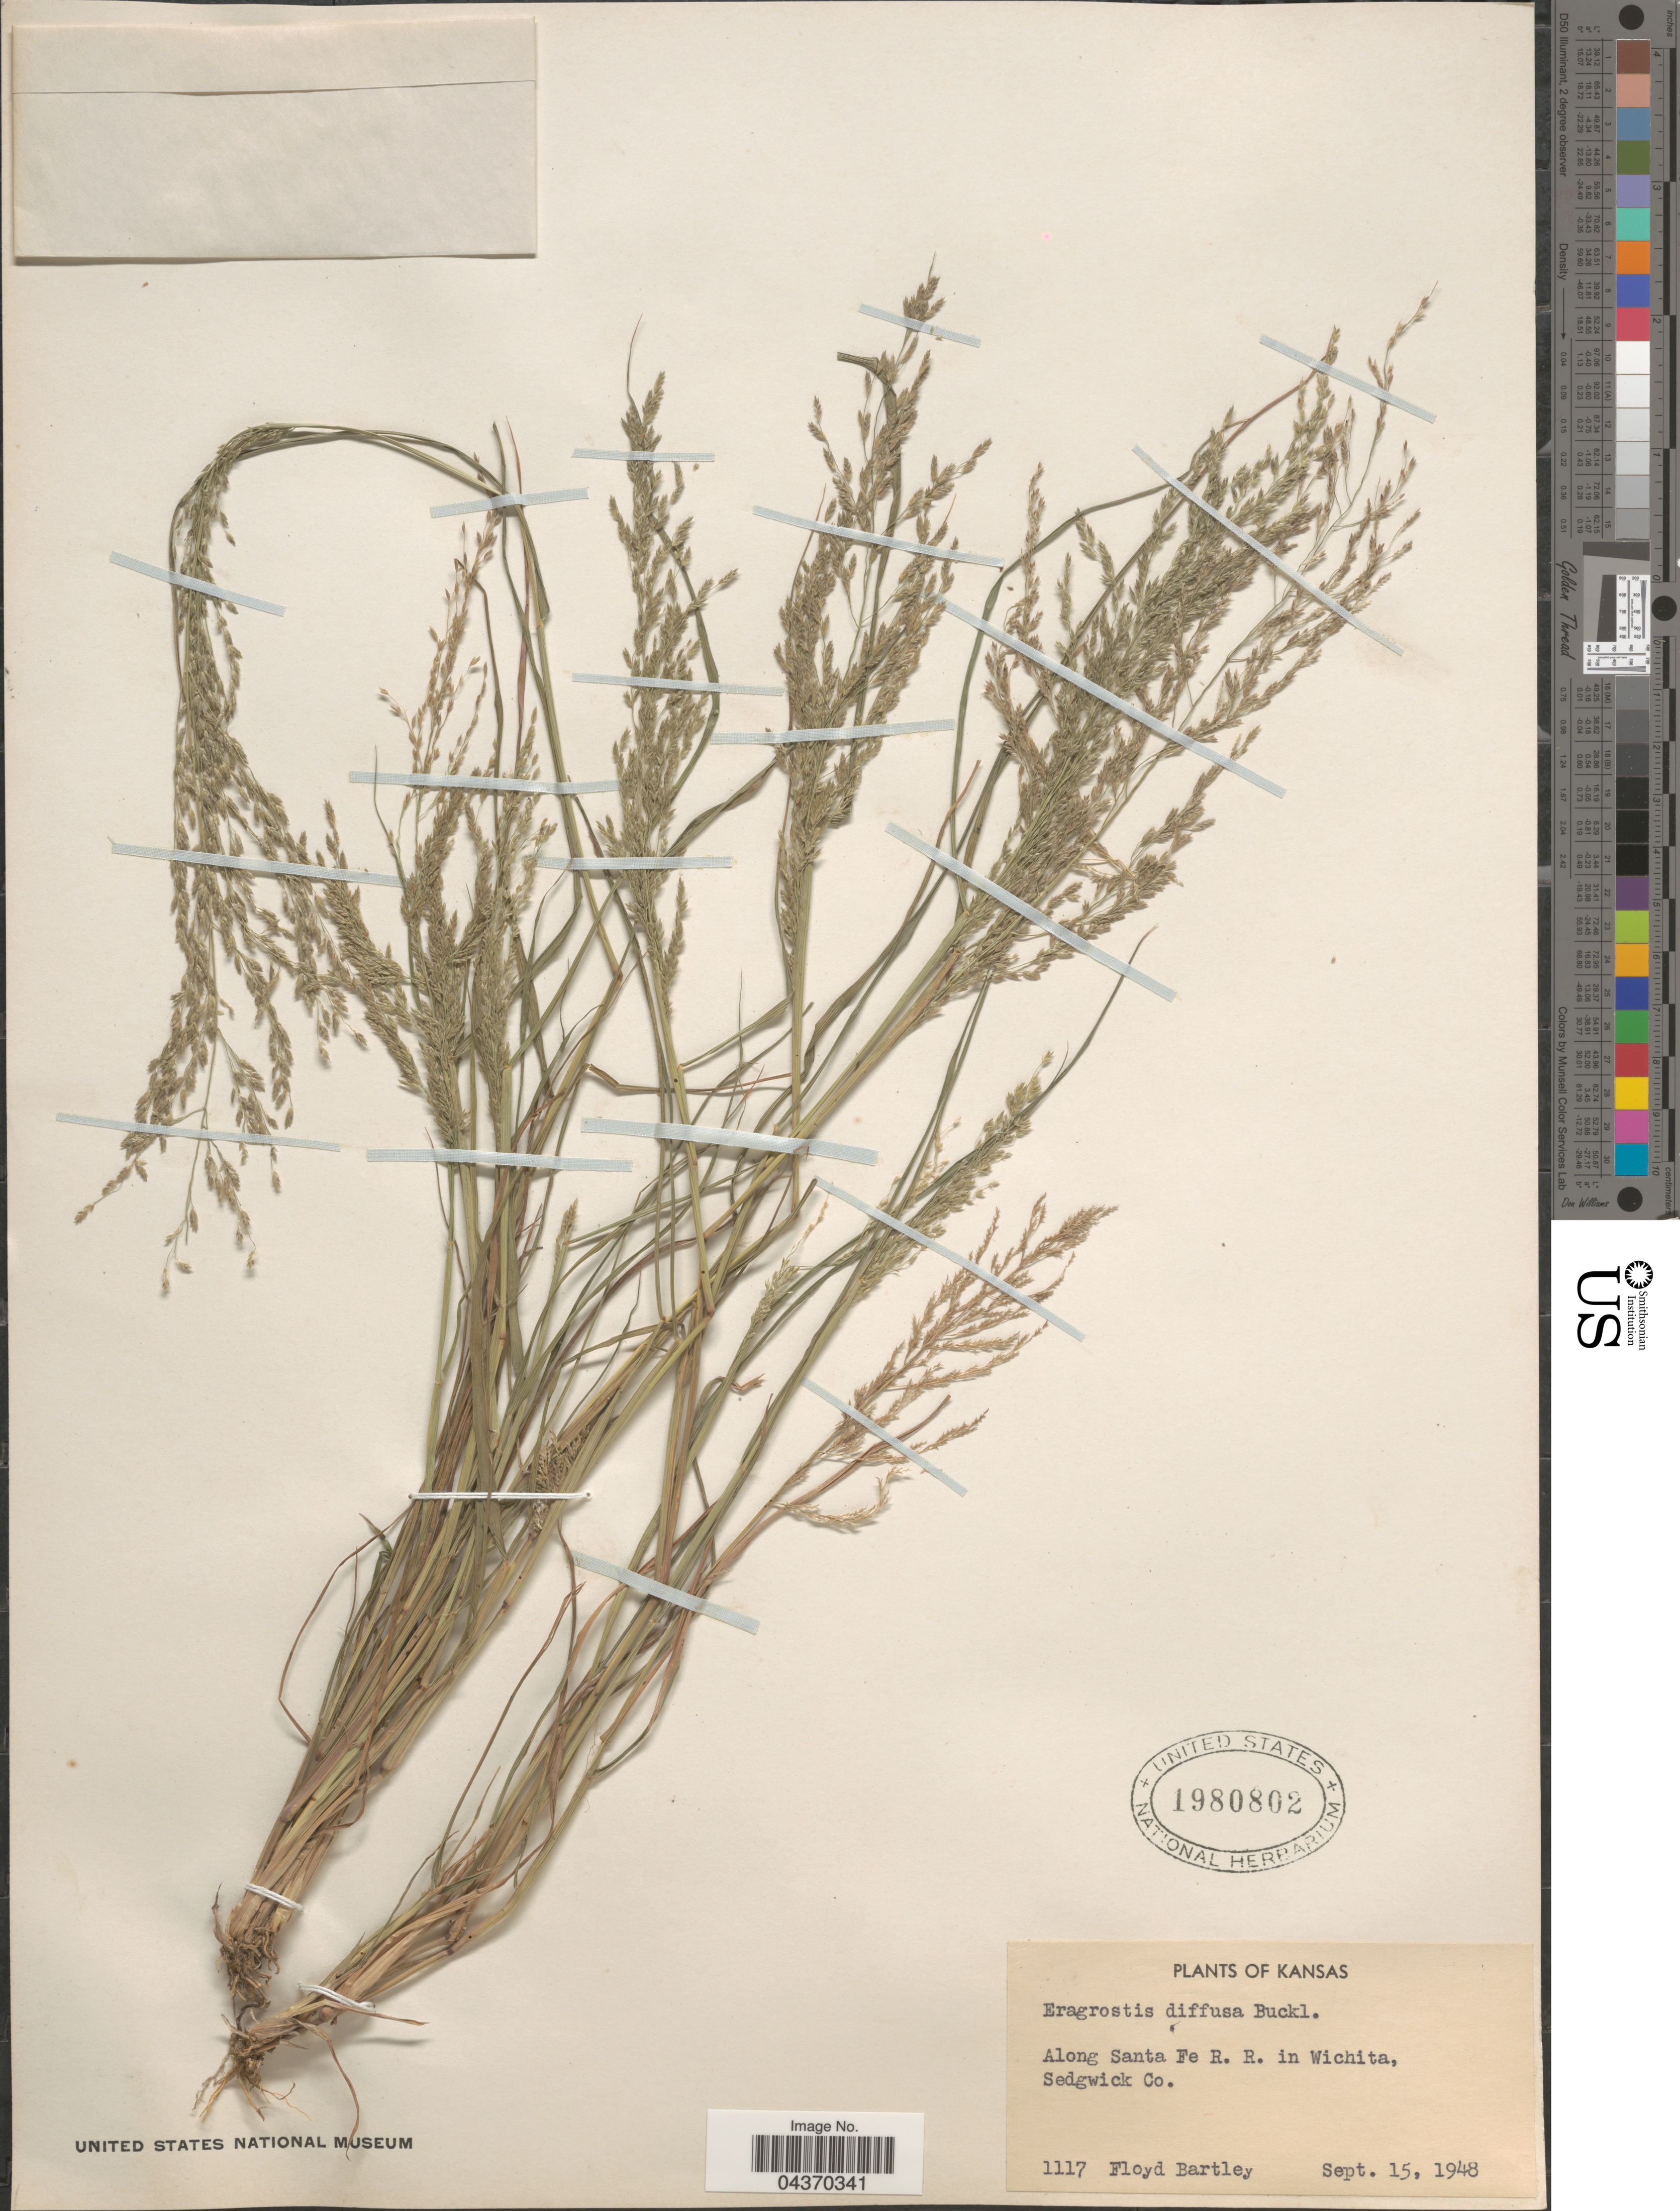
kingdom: Plantae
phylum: Tracheophyta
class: Liliopsida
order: Poales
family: Poaceae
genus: Eragrostis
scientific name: Eragrostis pectinacea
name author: (Michx.) Nees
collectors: F. Bartley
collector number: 1117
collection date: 1948-09-15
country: United States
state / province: Kansas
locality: Along the Santa Fe R.R. in Wichita, Sedgwick Co.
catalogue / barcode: US 1980802